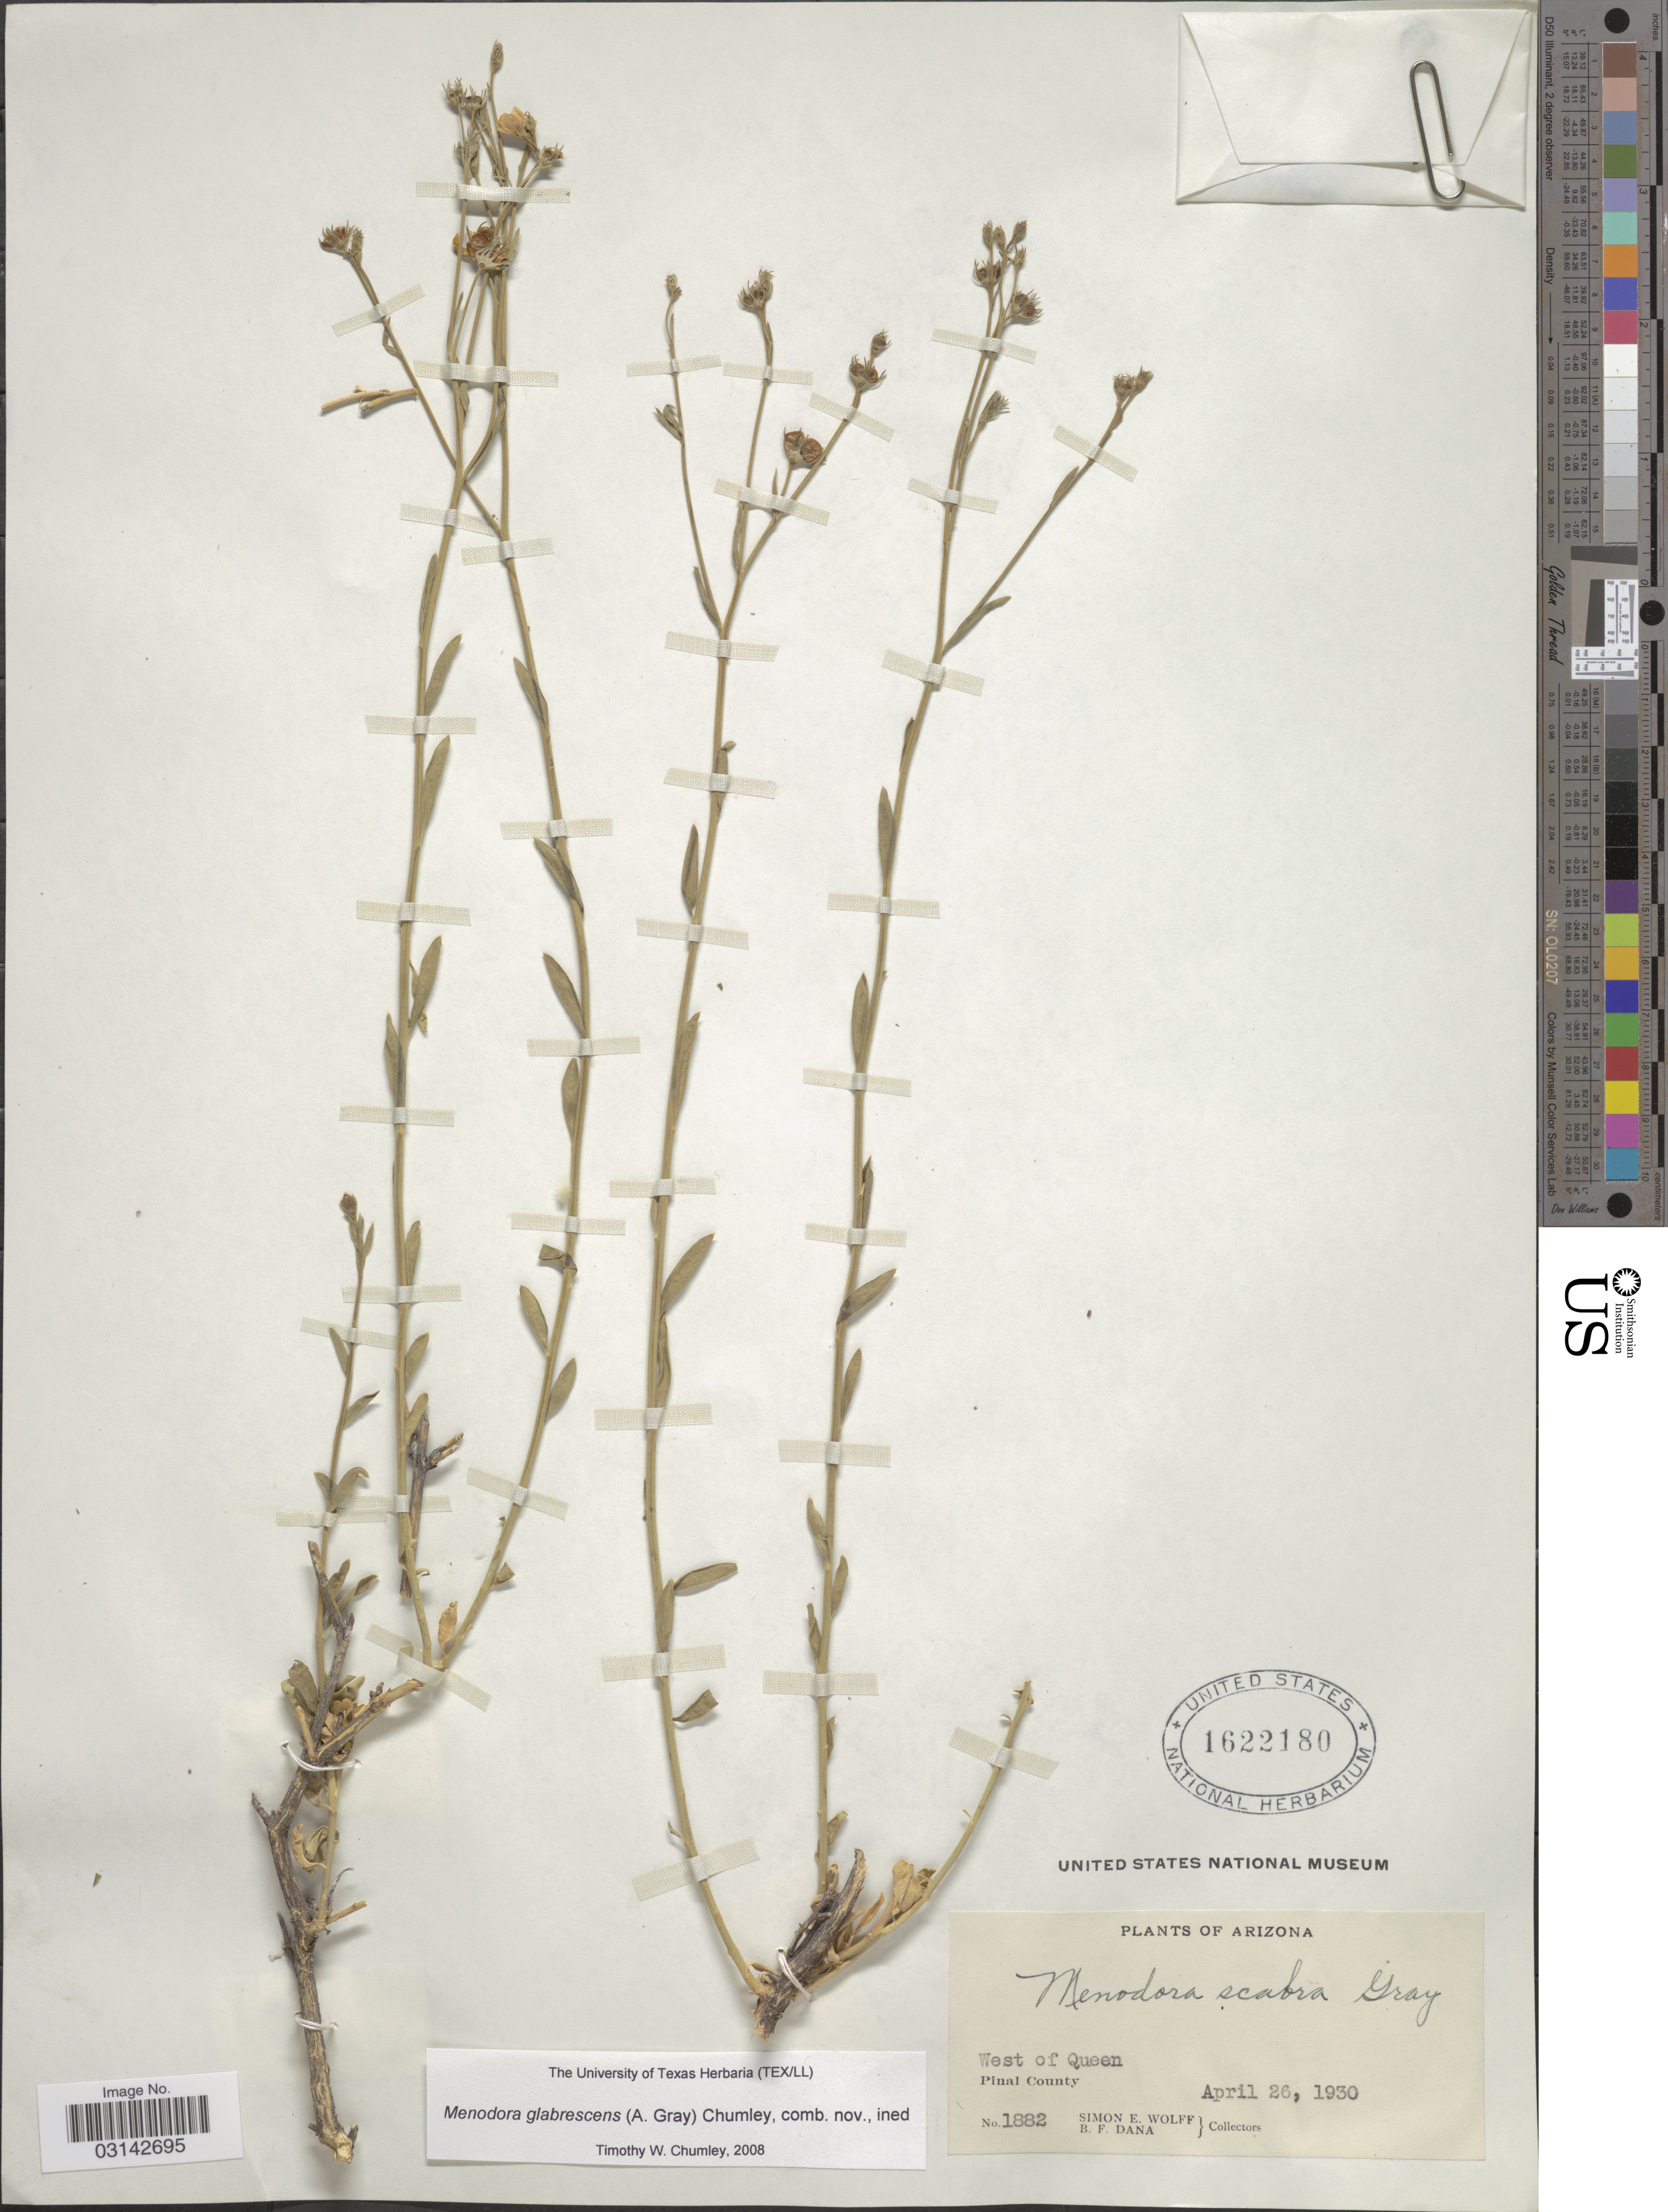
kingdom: Plantae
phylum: Tracheophyta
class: Magnoliopsida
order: Lamiales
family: Oleaceae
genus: Menodora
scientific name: Menodora glabrescens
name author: Chumley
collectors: S. E. Wolff & B. Dana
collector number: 1882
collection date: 1930-04-26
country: United States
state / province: Arizona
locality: West of Queen, Pinal County.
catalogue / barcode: US 1622180